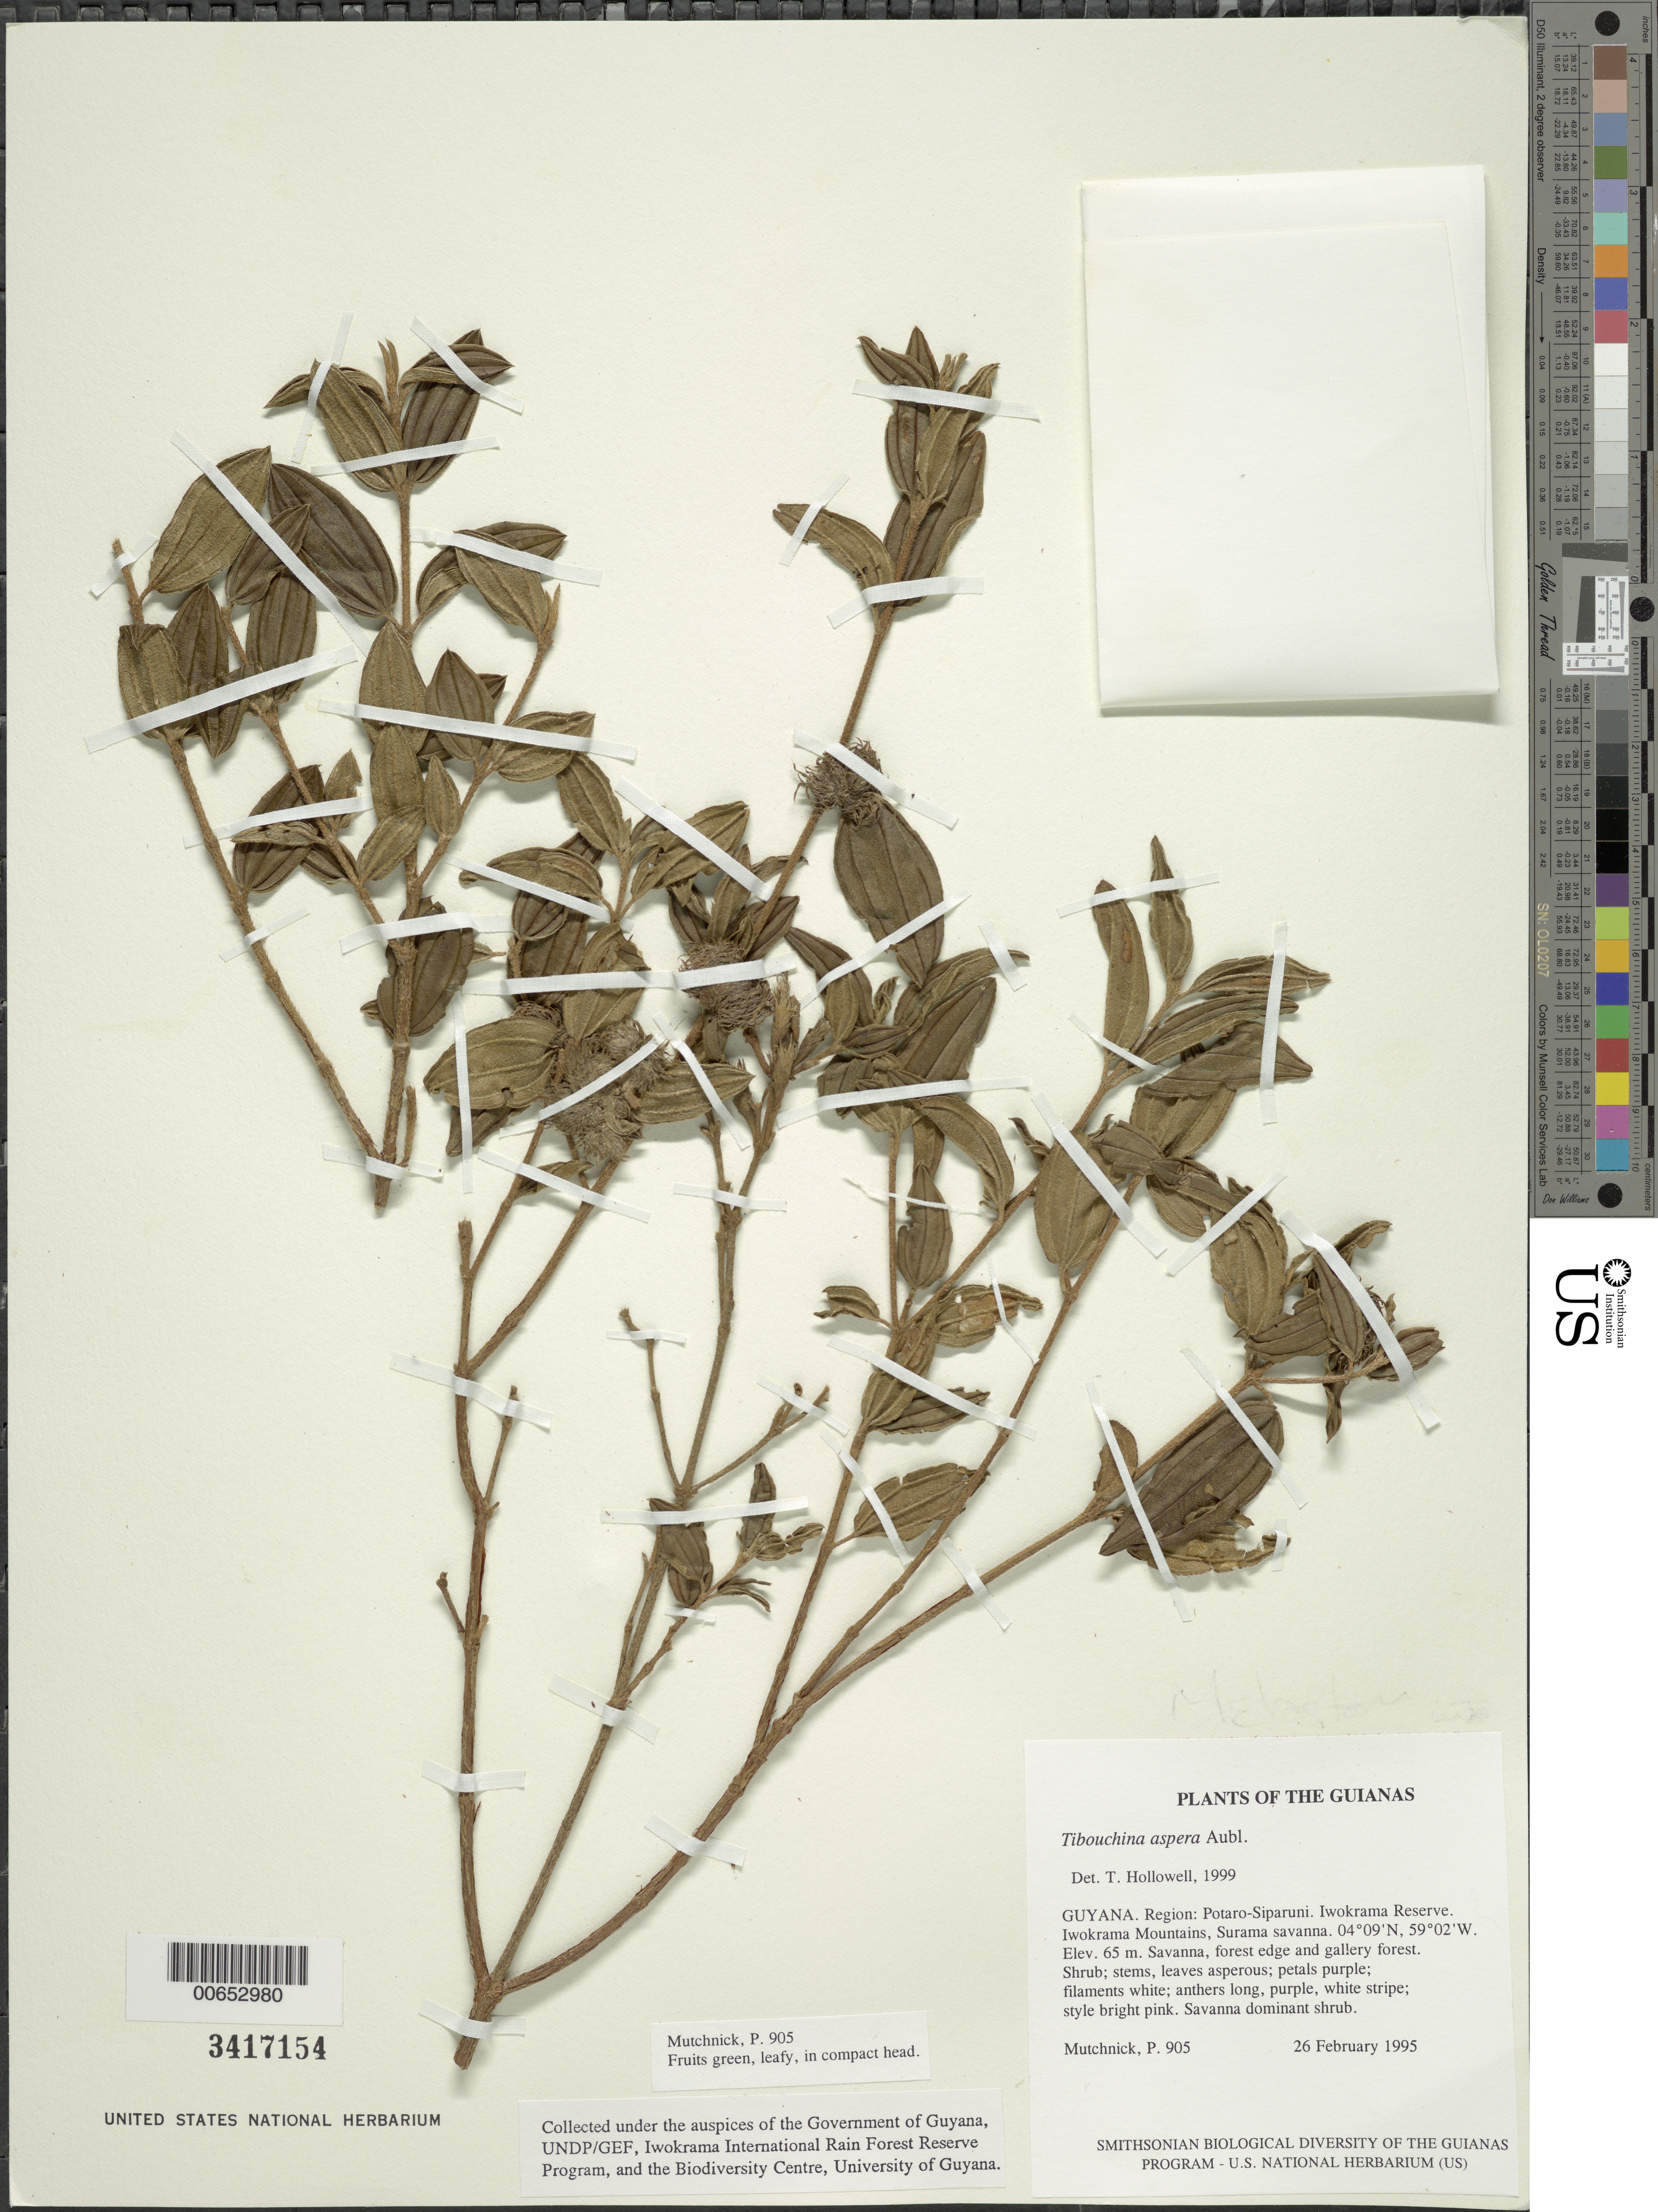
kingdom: Plantae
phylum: Tracheophyta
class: Magnoliopsida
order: Myrtales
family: Melastomataceae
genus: Tibouchina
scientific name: Tibouchina aspera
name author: Aubl.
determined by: Hollowell, T. H., (BOT), Smithsonian Institution - National Museum of Natural History (UNITED STATES)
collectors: P. Mutchnick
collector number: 905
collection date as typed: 26 February 1995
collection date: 1995-02-26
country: Guyana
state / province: Potaro-Siparuni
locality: Iwokrama Reserve. Iwokrama Mountains, Surama savanna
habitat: Savanna, forest edge and gallery forest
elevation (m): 65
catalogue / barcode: US 3417154